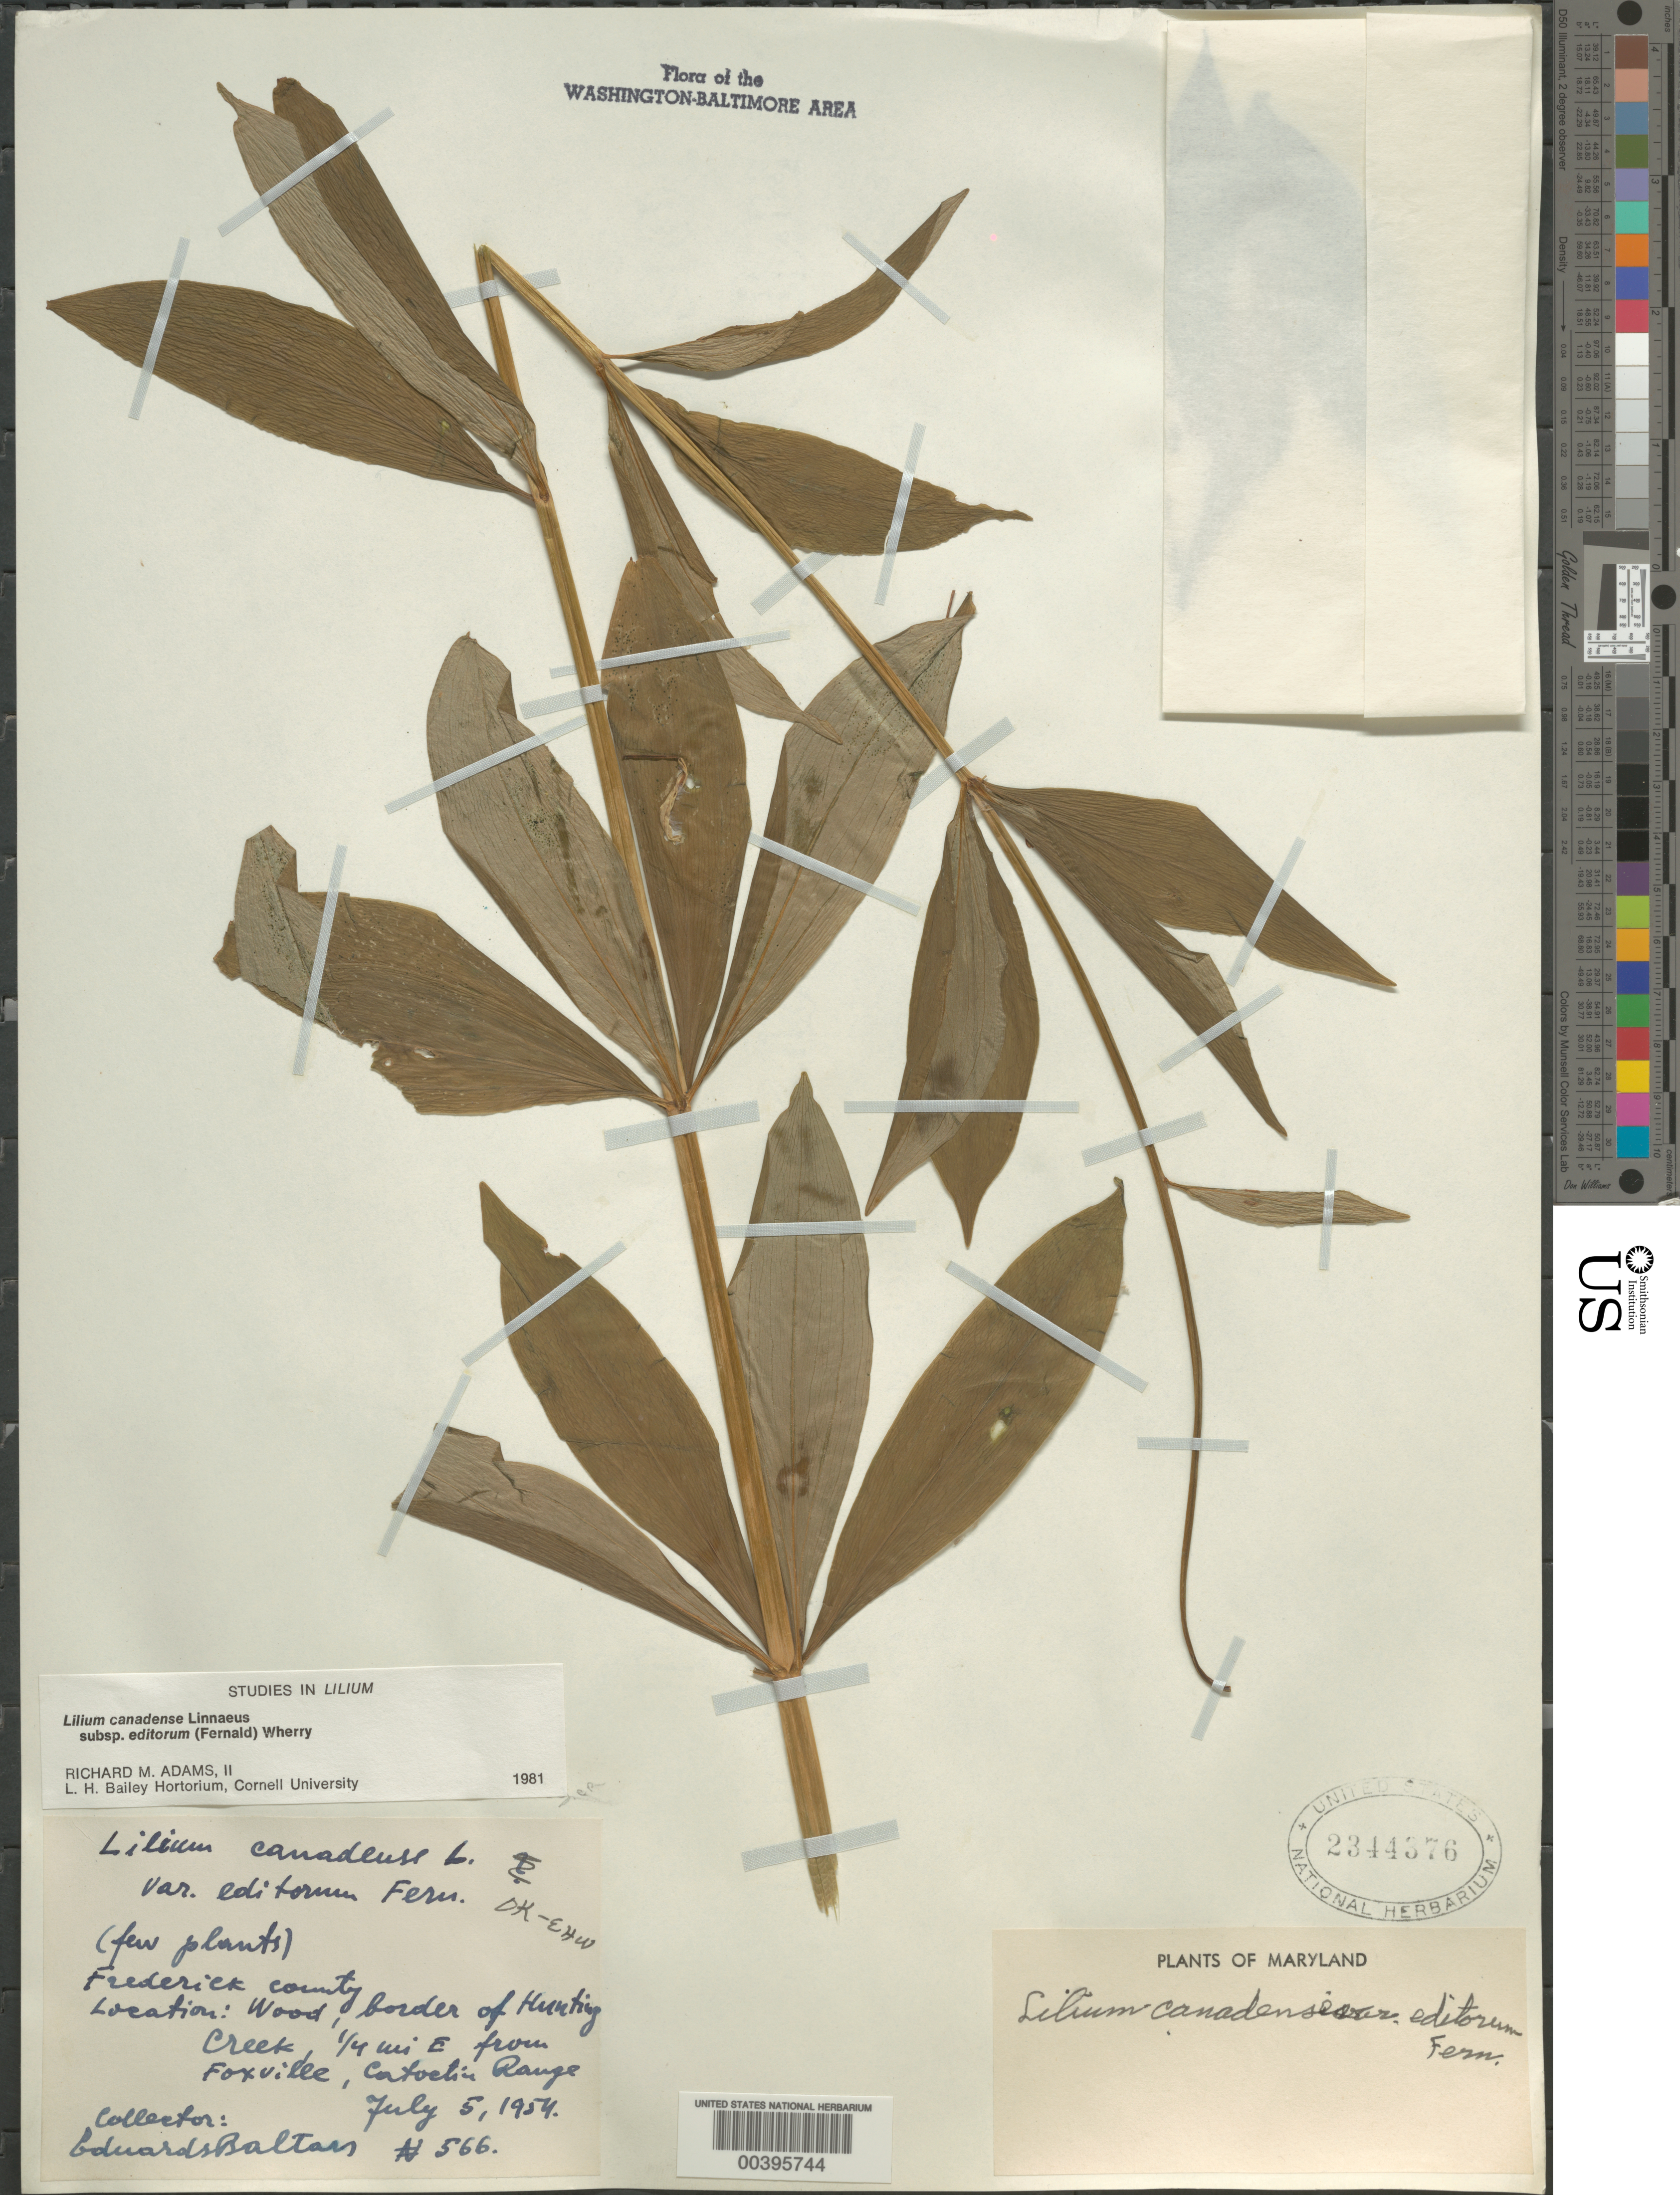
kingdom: Plantae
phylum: Tracheophyta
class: Liliopsida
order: Liliales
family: Liliaceae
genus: Lilium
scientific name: Lilium canadense subsp. editorum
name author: (Fernald) Wherry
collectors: E. Baltars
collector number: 566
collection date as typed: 05 Jul 1954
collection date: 1954-07-05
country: United States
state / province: Maryland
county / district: Frederick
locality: Hunting Creek, east of Foxville, Catoctin Range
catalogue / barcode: US 2344376